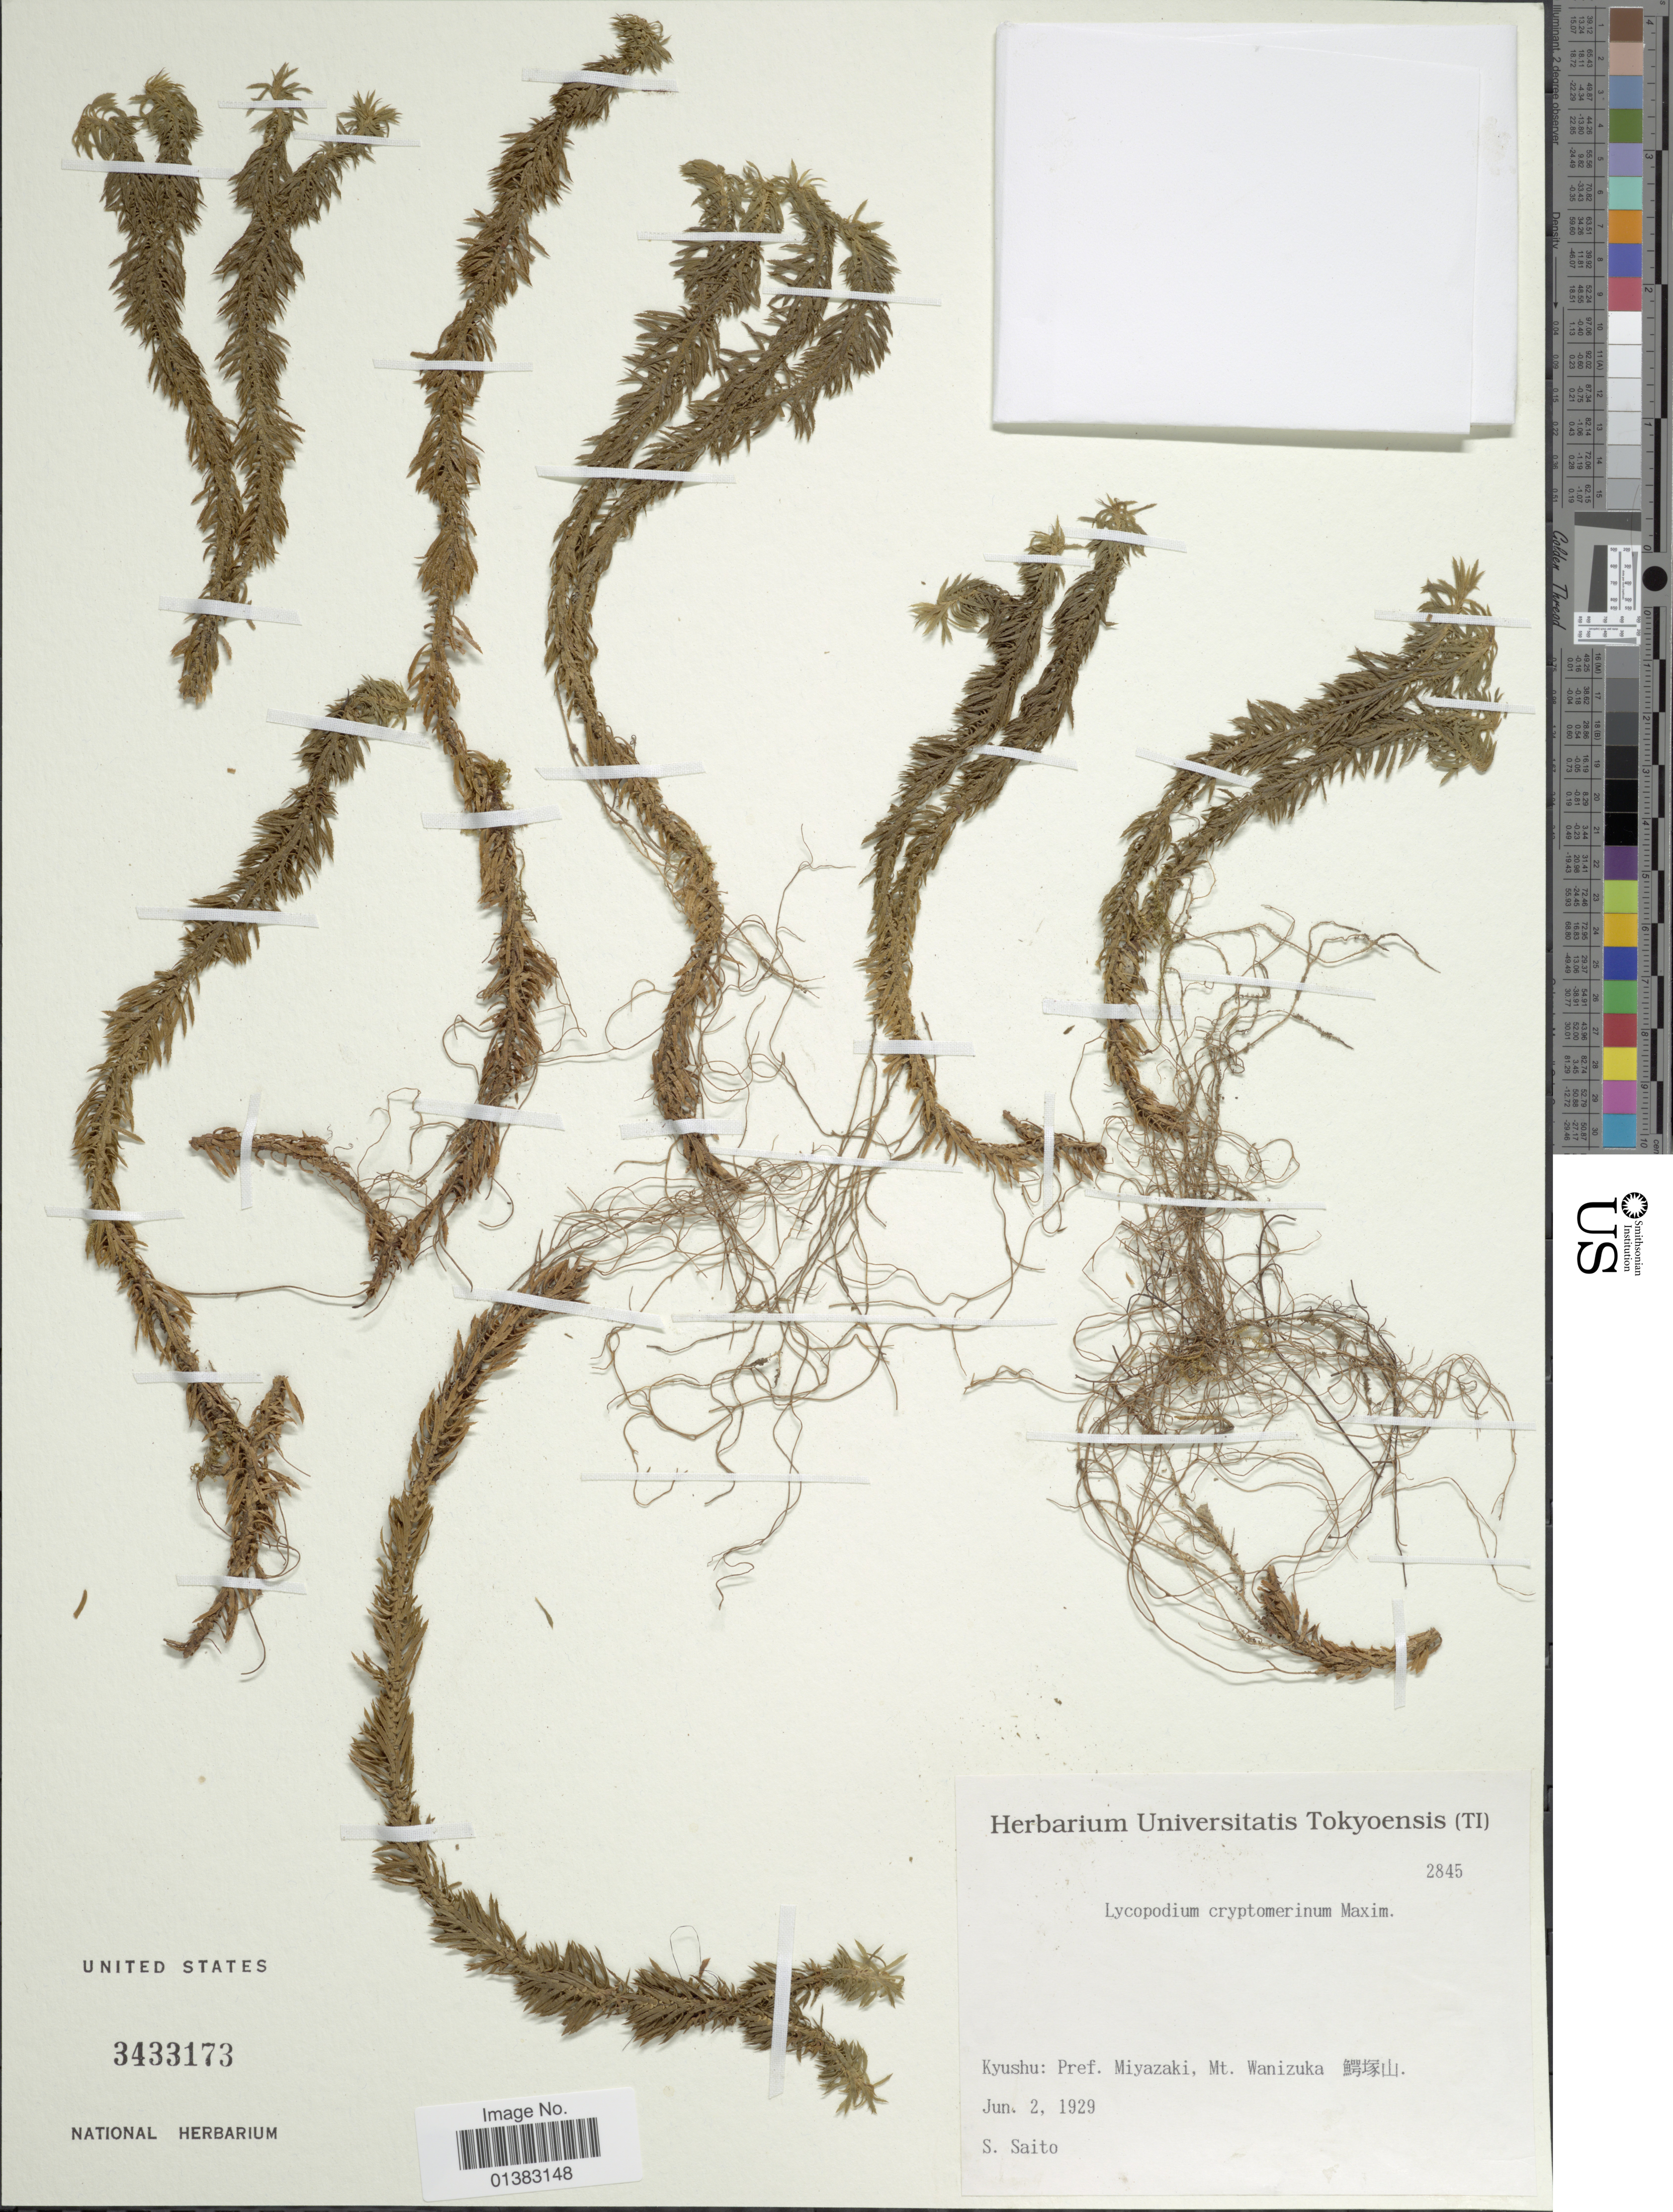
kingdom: Plantae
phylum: Tracheophyta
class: Lycopodiopsida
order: Lycopodiales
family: Lycopodiaceae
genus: Phlegmariurus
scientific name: Phlegmariurus cryptomerinus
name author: (Maxim.) Satou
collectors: S. Saito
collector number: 2845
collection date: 1929-06-02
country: Japan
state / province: Miyazaki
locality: Kyushu: Pref. Miyazaki, Mt. Wanizuka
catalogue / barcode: US 3433173